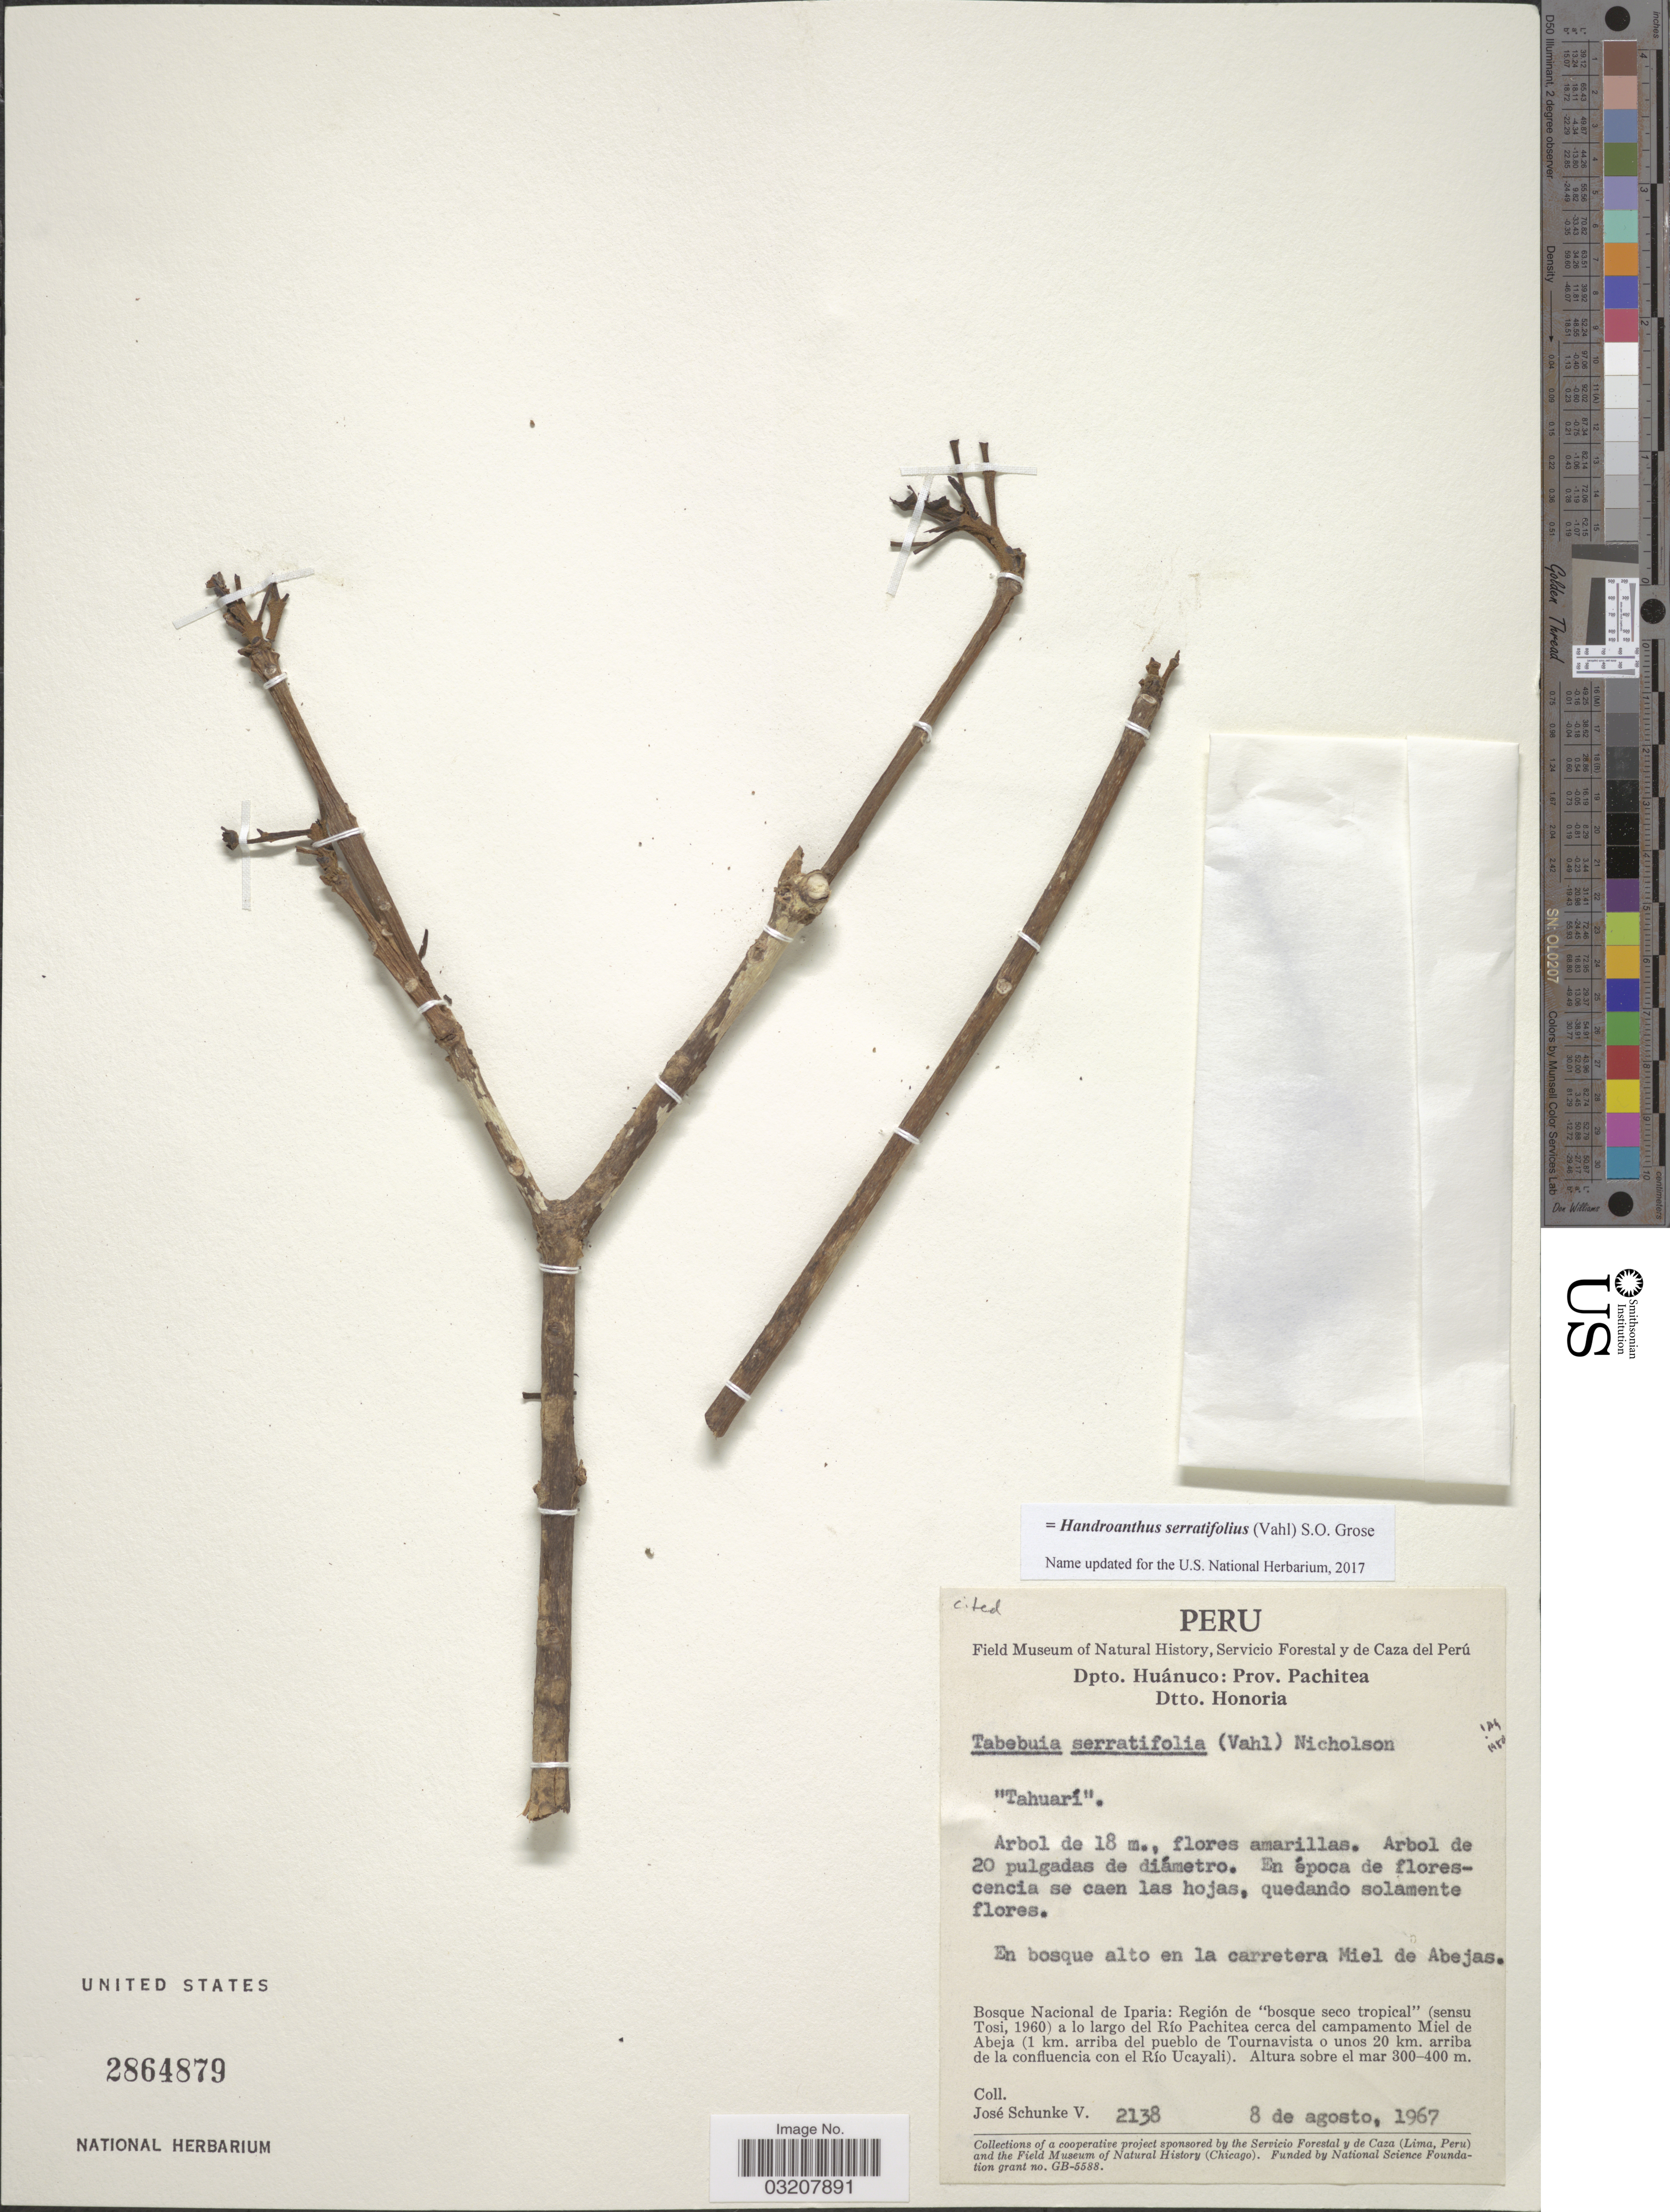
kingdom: Plantae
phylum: Tracheophyta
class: Magnoliopsida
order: Lamiales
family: Bignoniaceae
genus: Handroanthus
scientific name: Handroanthus serratifolius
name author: (Vahl) S.O. Grose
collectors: J. Schunke Vigo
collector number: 2138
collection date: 1967-08-08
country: Peru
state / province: Huánuco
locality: Dpto. Huánuco: Prov. Pachitea. Dtto. Honoria. En Bosque alto en la carretera Miel de Abejas. Bosque Nacional de Iparia: Región de "bosque seco tropical" a lo largo del Río Pachitea cerca del campamento Miel de Abeja (1 km. arriba del pueblo de Tournavista o unos 20 km. arriba de la confluencia con el Río Ucayali).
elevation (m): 300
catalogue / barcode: US 2864879